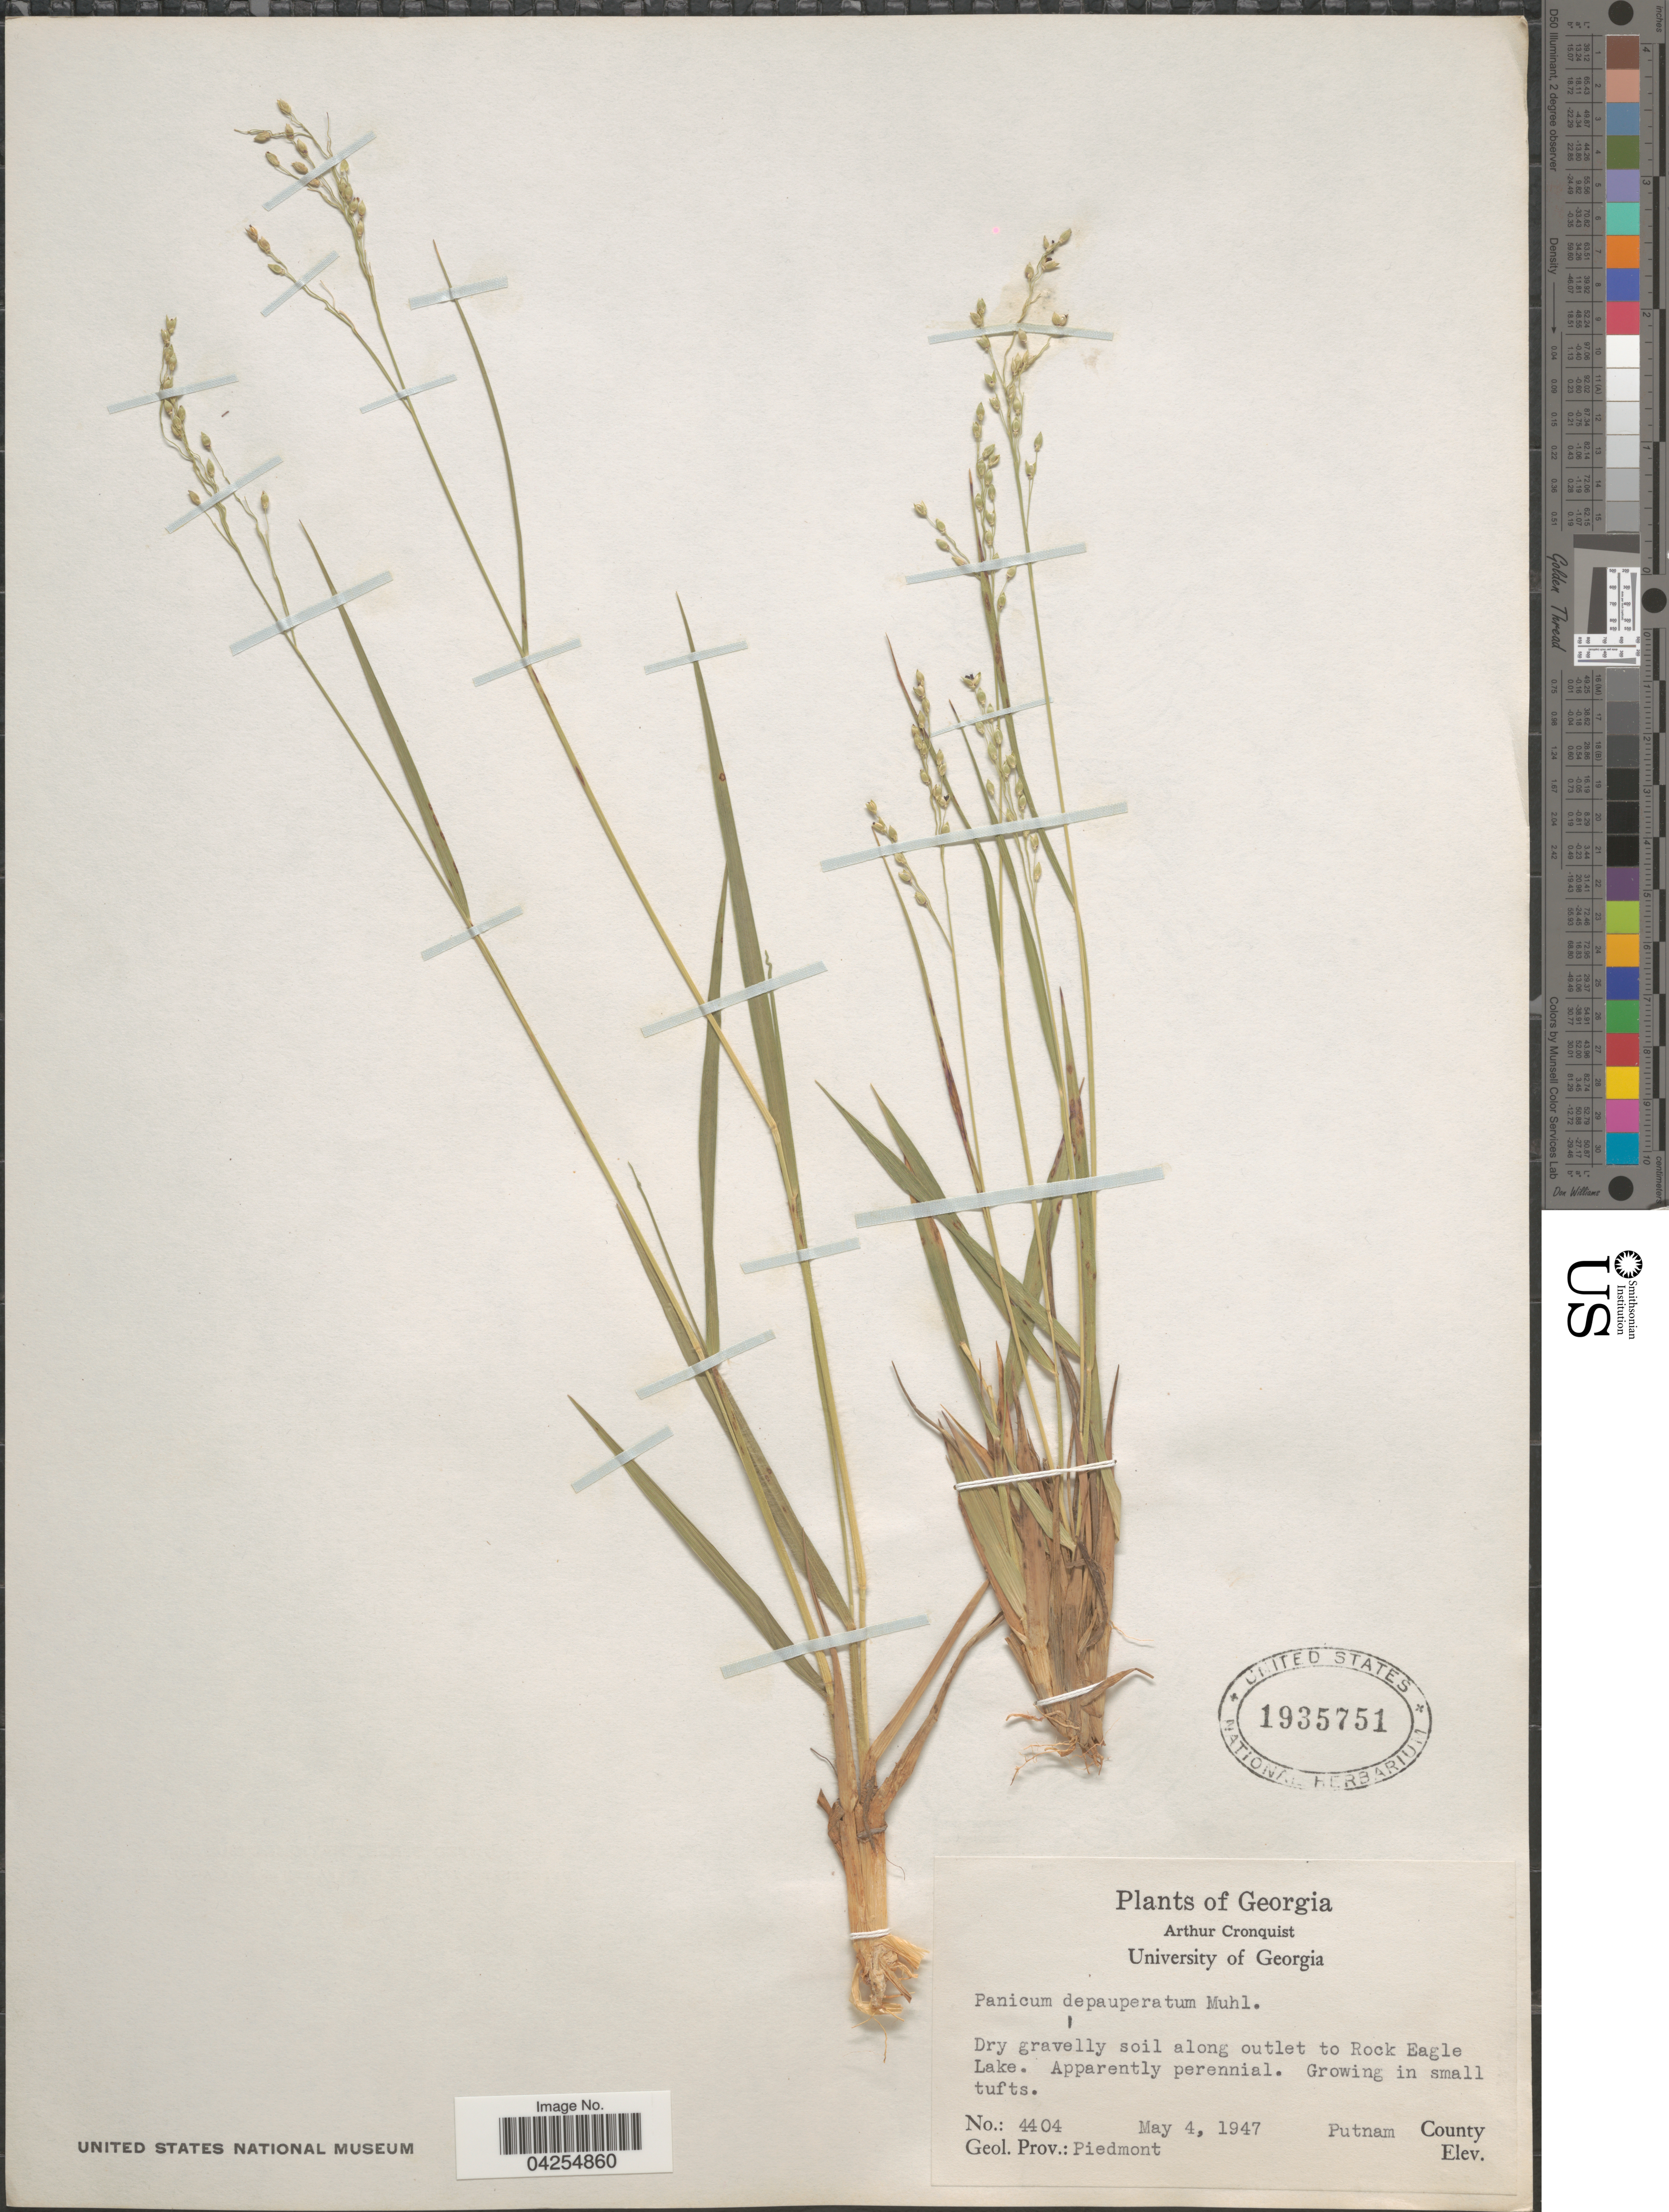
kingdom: Plantae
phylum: Tracheophyta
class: Liliopsida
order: Poales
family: Poaceae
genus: Dichanthelium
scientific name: Dichanthelium depauperatum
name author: (Muhl.) Gould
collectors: A. J. Cronquist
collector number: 4404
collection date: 1947-05-04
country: United States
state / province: Georgia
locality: Along outlet to Rock Eagle Lake. Putnam County. Geol. Prov.: Piedmont.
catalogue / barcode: US 1935751